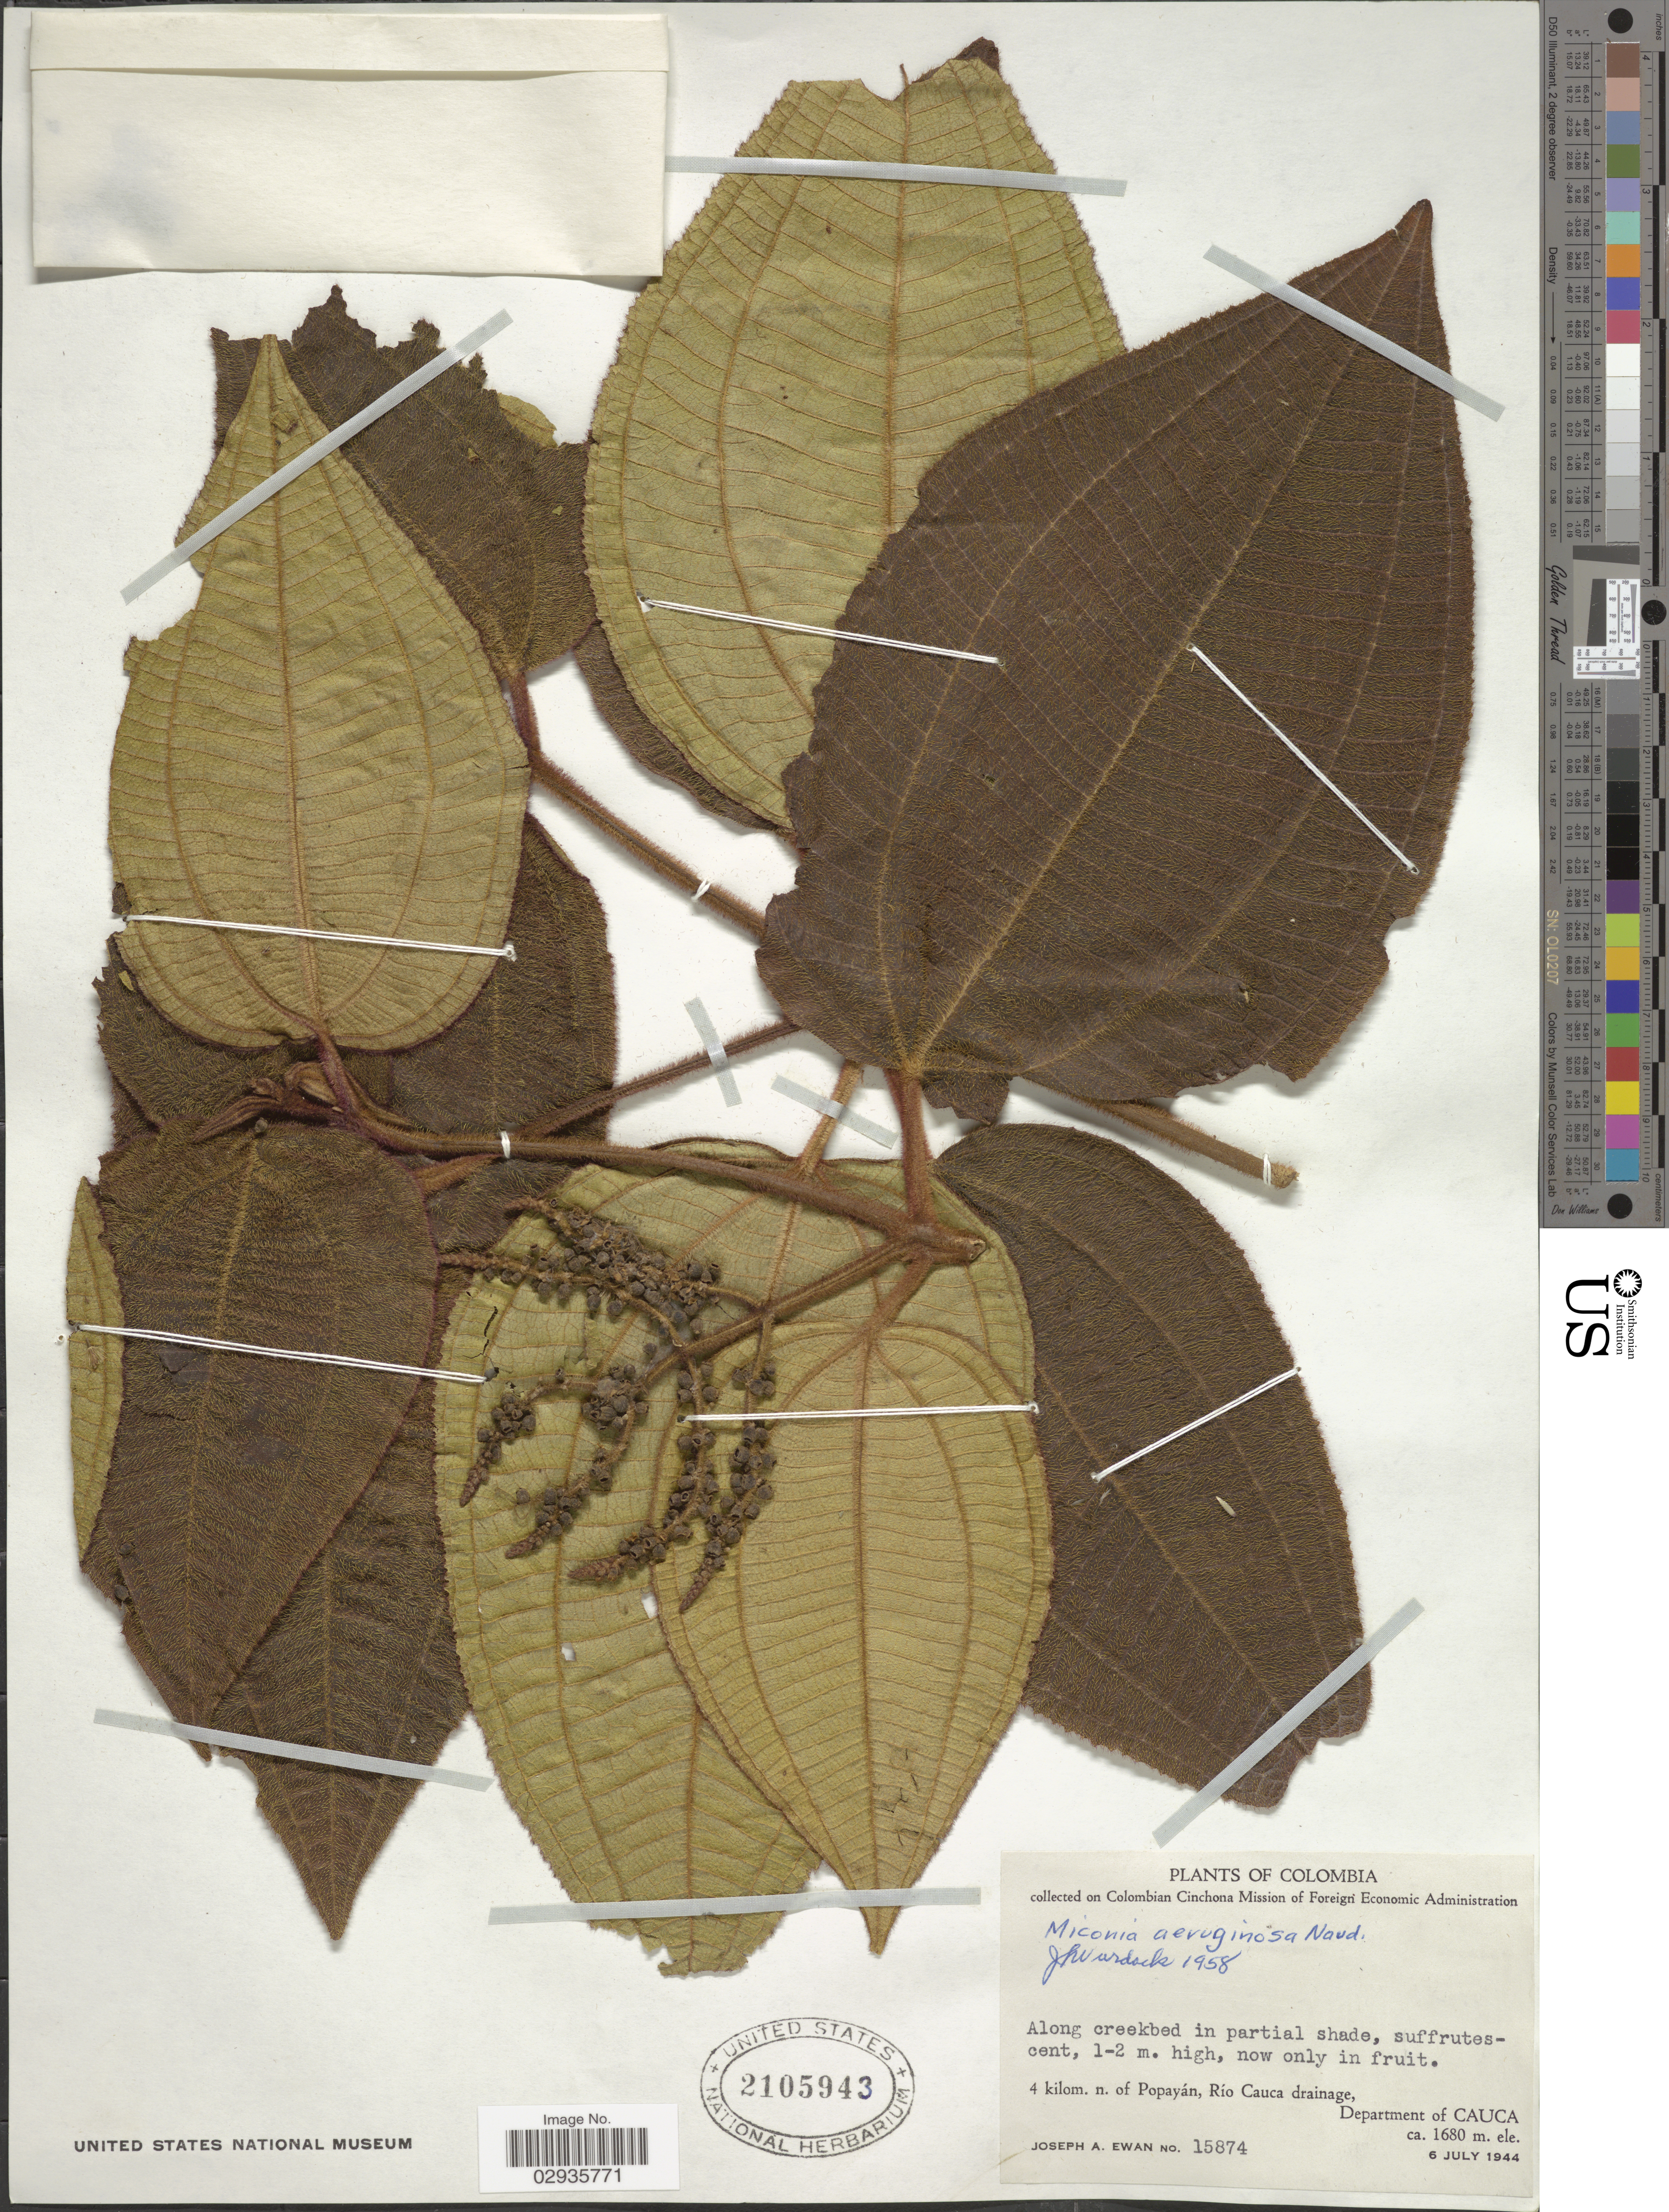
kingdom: Plantae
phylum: Tracheophyta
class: Magnoliopsida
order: Myrtales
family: Melastomataceae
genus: Miconia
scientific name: Miconia aeruginosa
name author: Naudin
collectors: J. A. Ewan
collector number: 15874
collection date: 1944-07-06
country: Colombia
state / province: Cauca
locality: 4 kilom. n. of Popayán, Río Cauca drainage, Department of Cauca.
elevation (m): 1680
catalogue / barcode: US 2105943